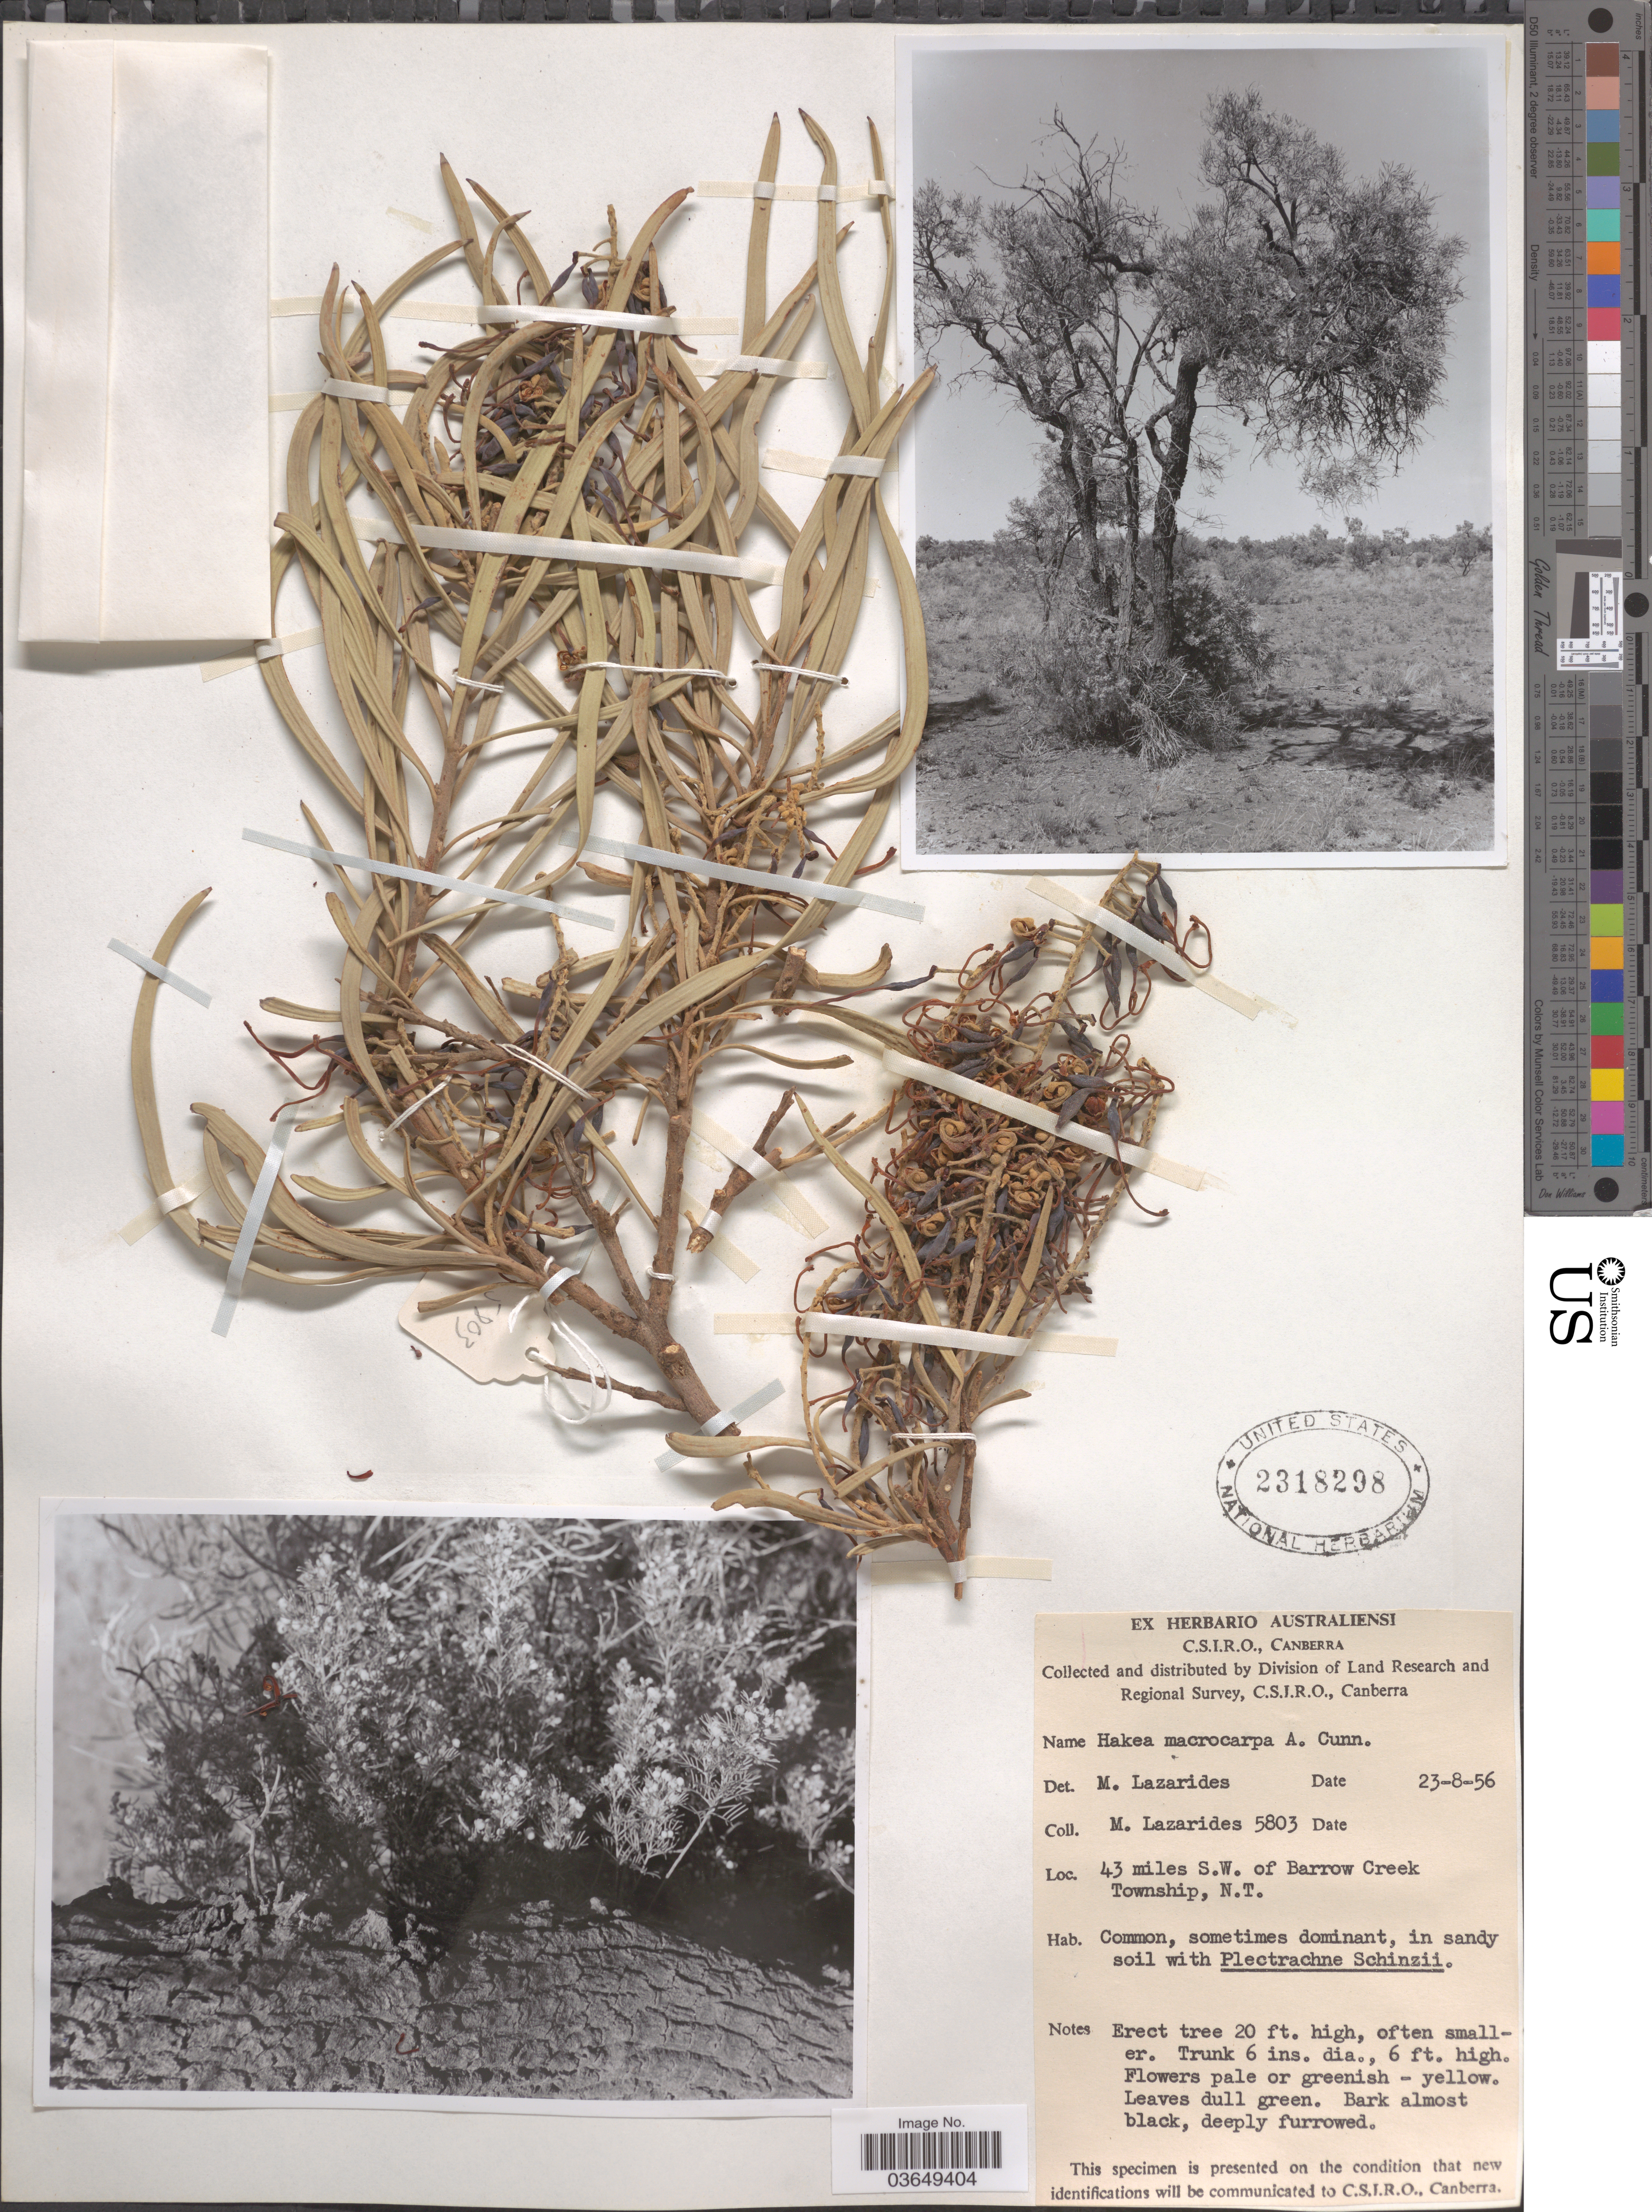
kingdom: Plantae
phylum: Tracheophyta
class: Magnoliopsida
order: Proteales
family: Proteaceae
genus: Hakea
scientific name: Hakea macrocarpa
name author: A. Cunn. ex R. Br.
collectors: M. Lazarides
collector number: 5803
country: Australia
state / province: Northern Territory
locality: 43 miles S.W. of Barrow Creek Township, N. T.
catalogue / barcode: US 2318298